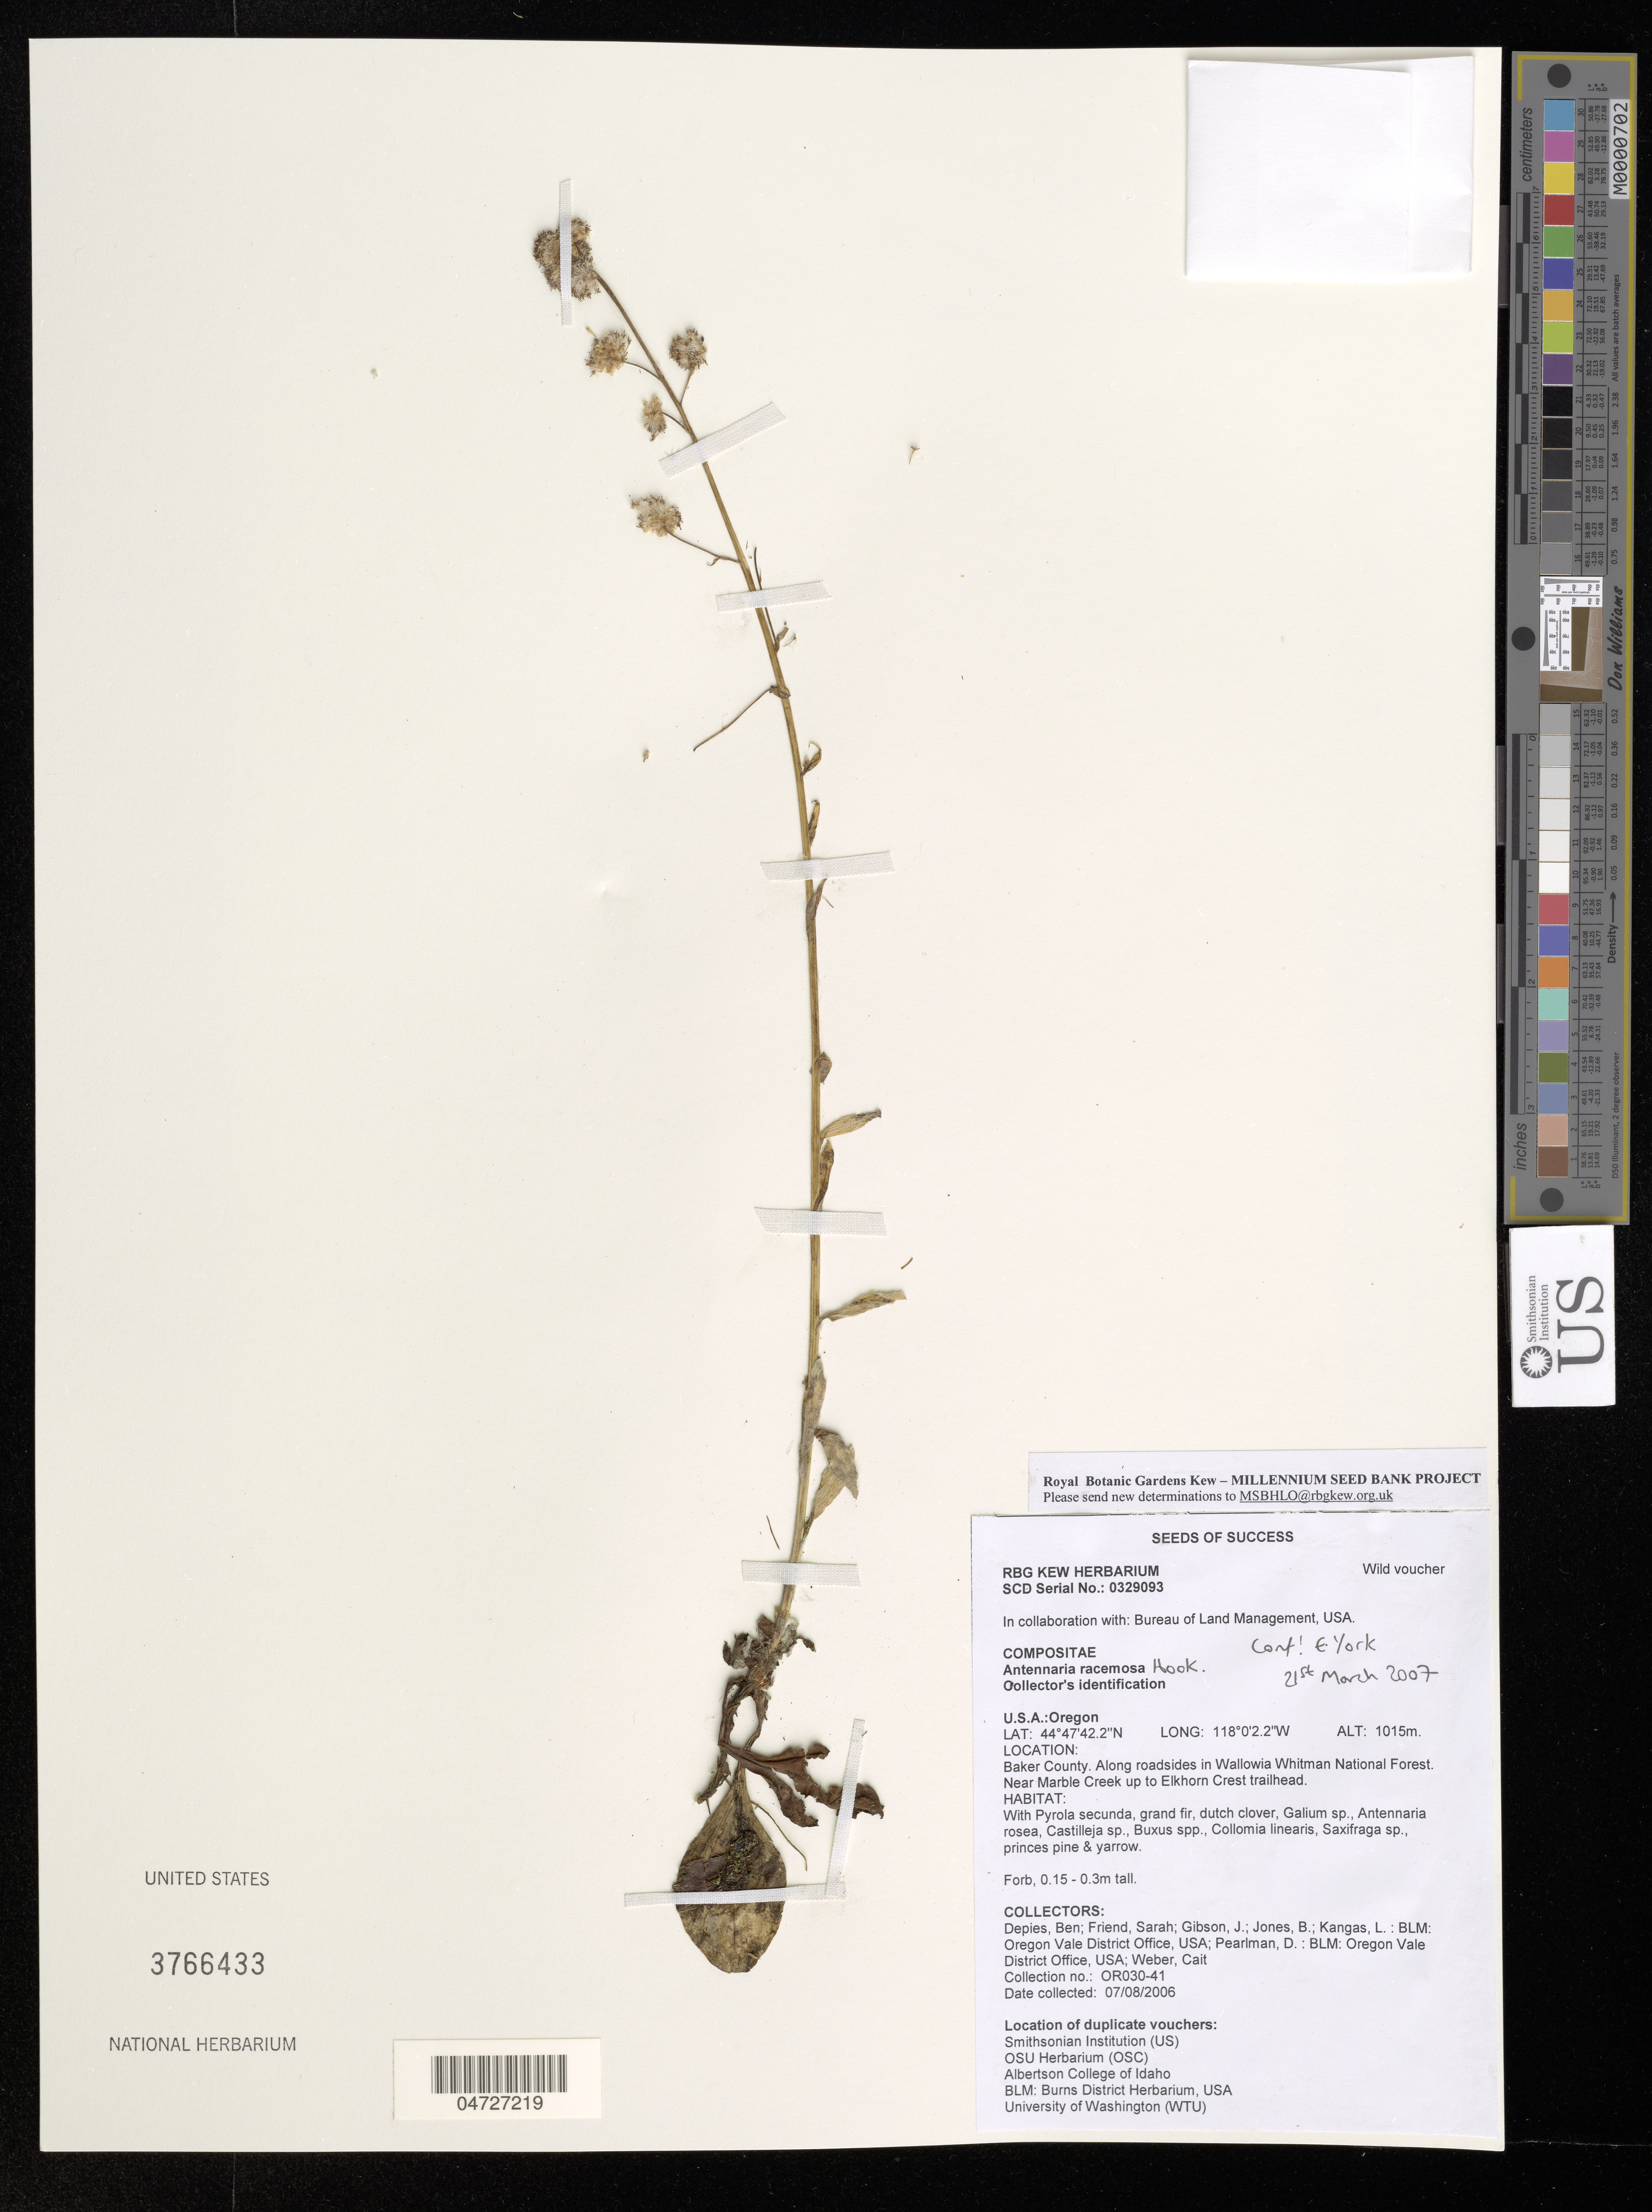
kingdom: Plantae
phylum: Tracheophyta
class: Magnoliopsida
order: Asterales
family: Asteraceae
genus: Antennaria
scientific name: Antennaria racemosa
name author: Hook.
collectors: B. Depies, S. Friend, J. Gibson, B. Jones & et al.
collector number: OR030-41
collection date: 2006-08-07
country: United States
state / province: Oregon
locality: Baker County. Along roadsides in Wallowia Whitman National Forest. Near Marble Creek up to Elkhorn Crest trailhead.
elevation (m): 1015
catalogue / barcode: US 3766433